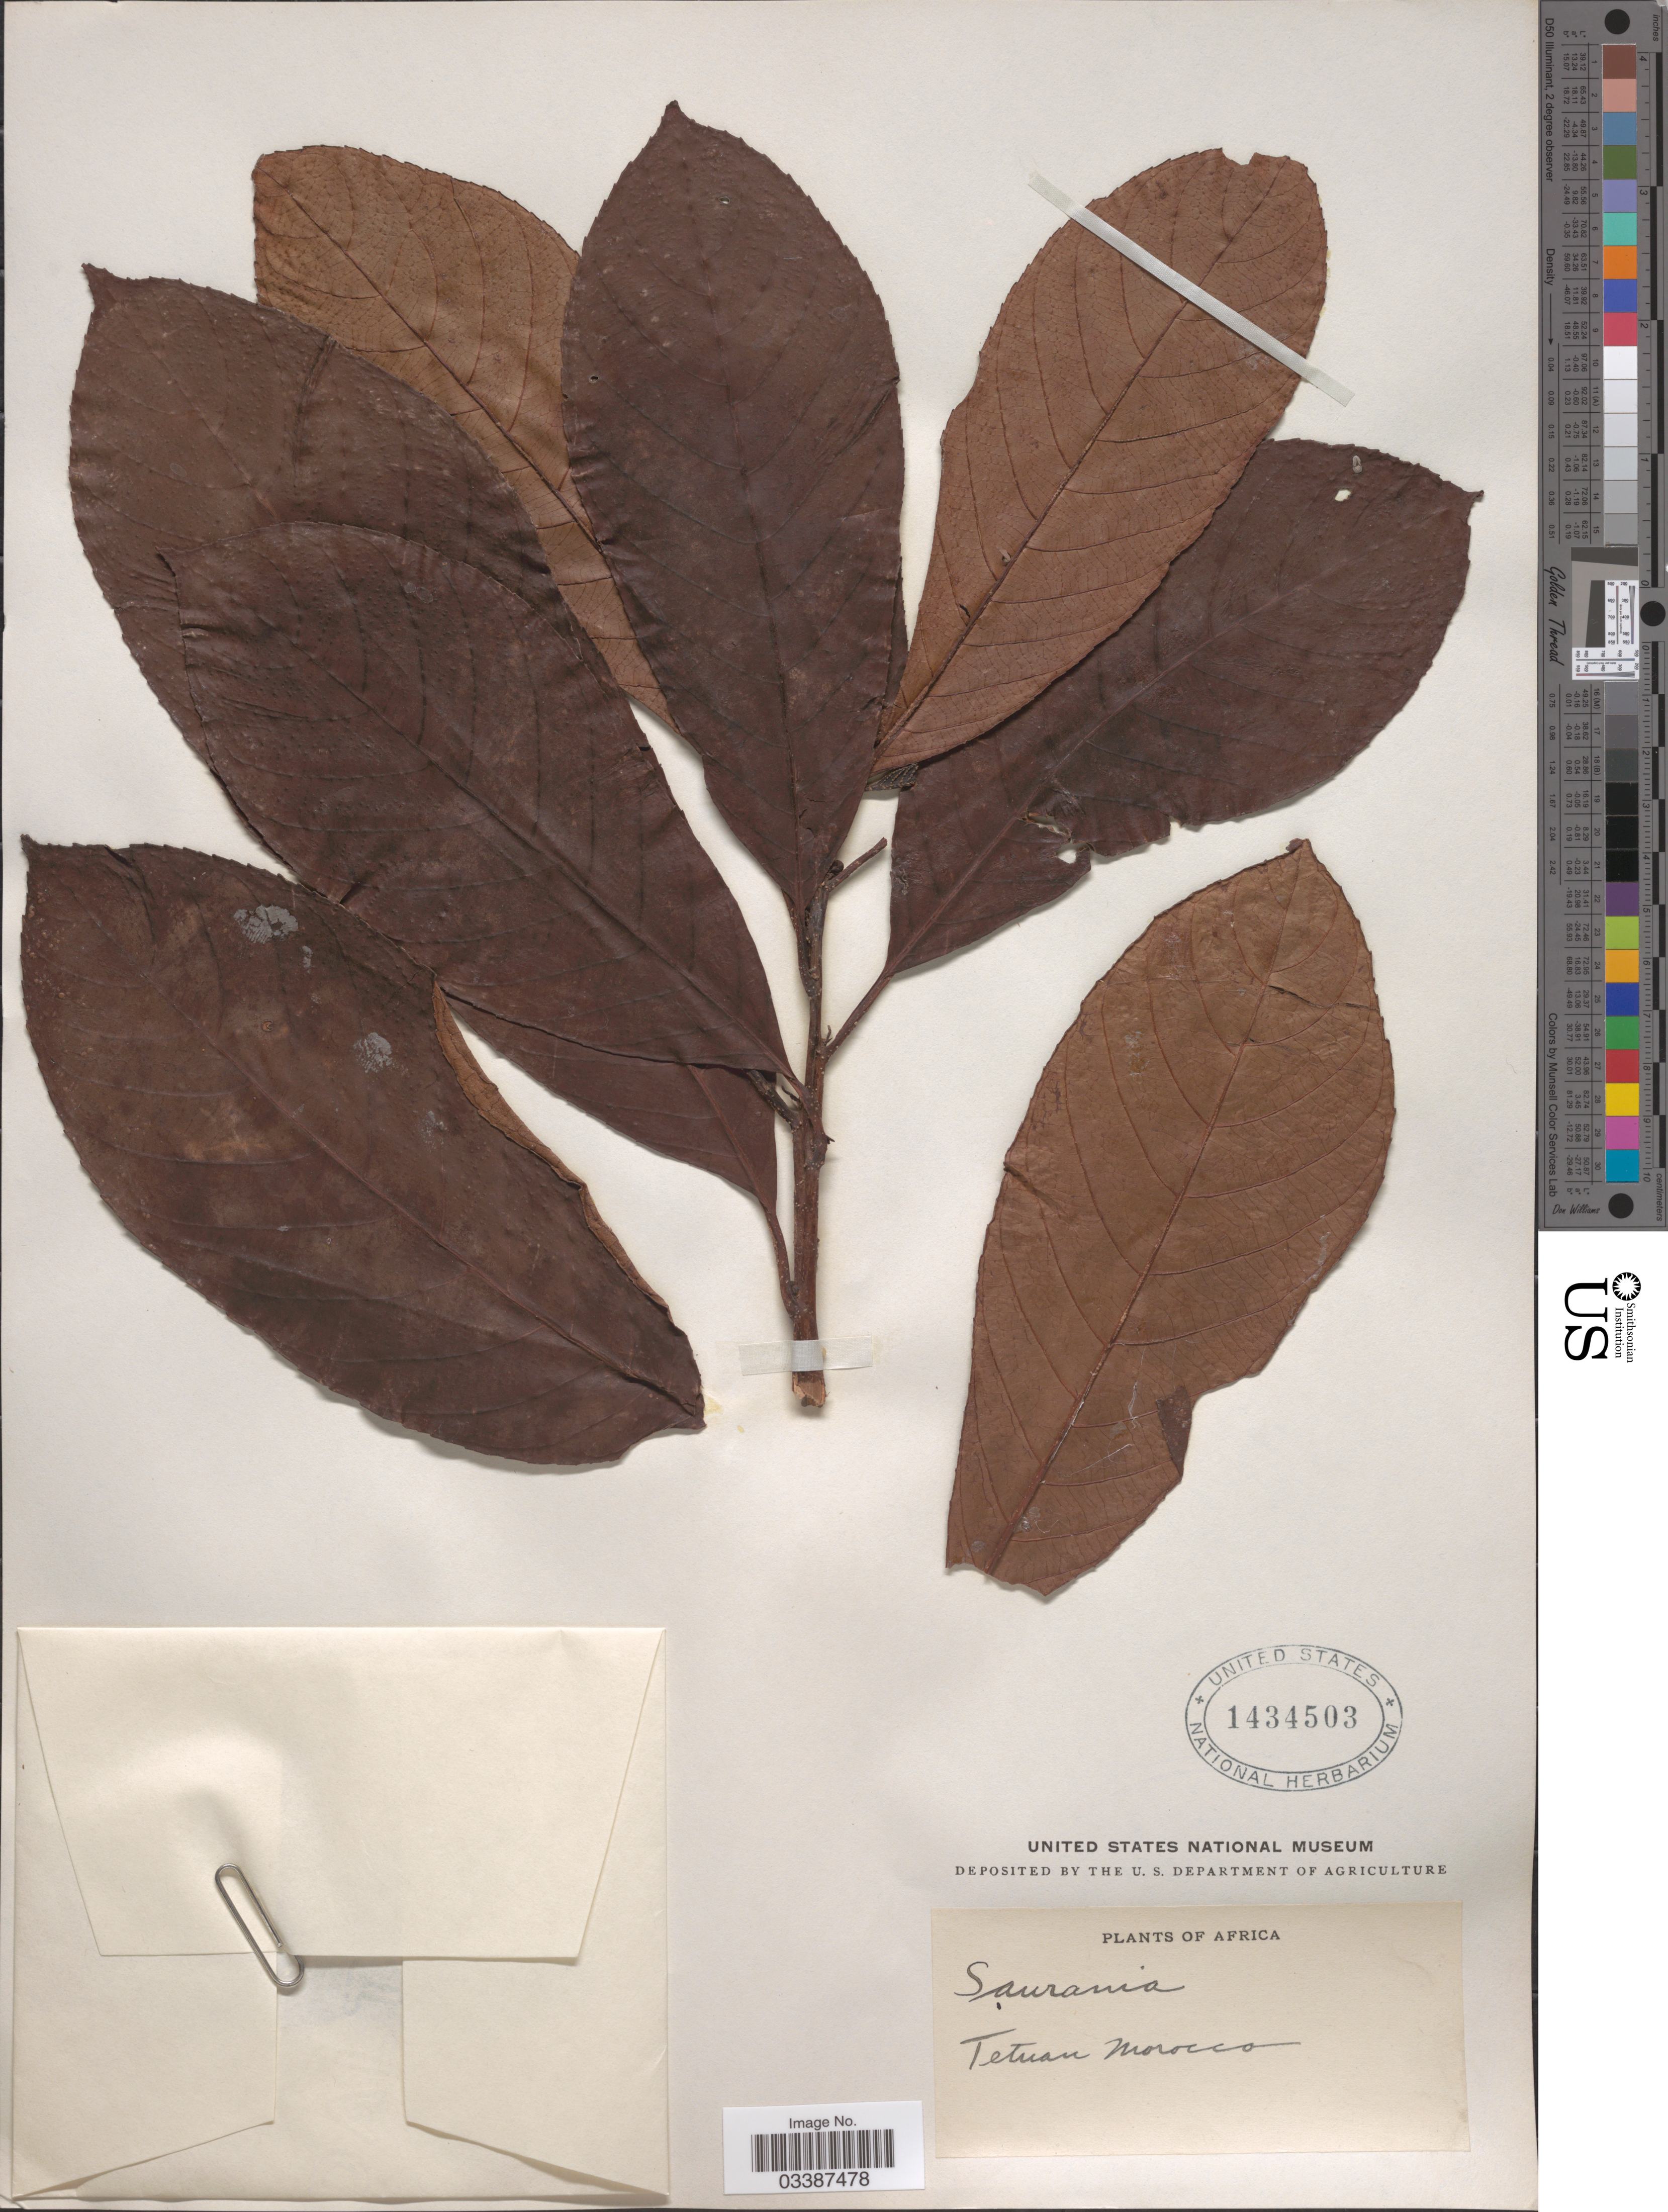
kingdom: Plantae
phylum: Tracheophyta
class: Magnoliopsida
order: Ericales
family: Actinidiaceae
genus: Saurauia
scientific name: Saurauia sp.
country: Morocco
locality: Africa. Tetuan Morocco.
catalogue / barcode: US 1434503